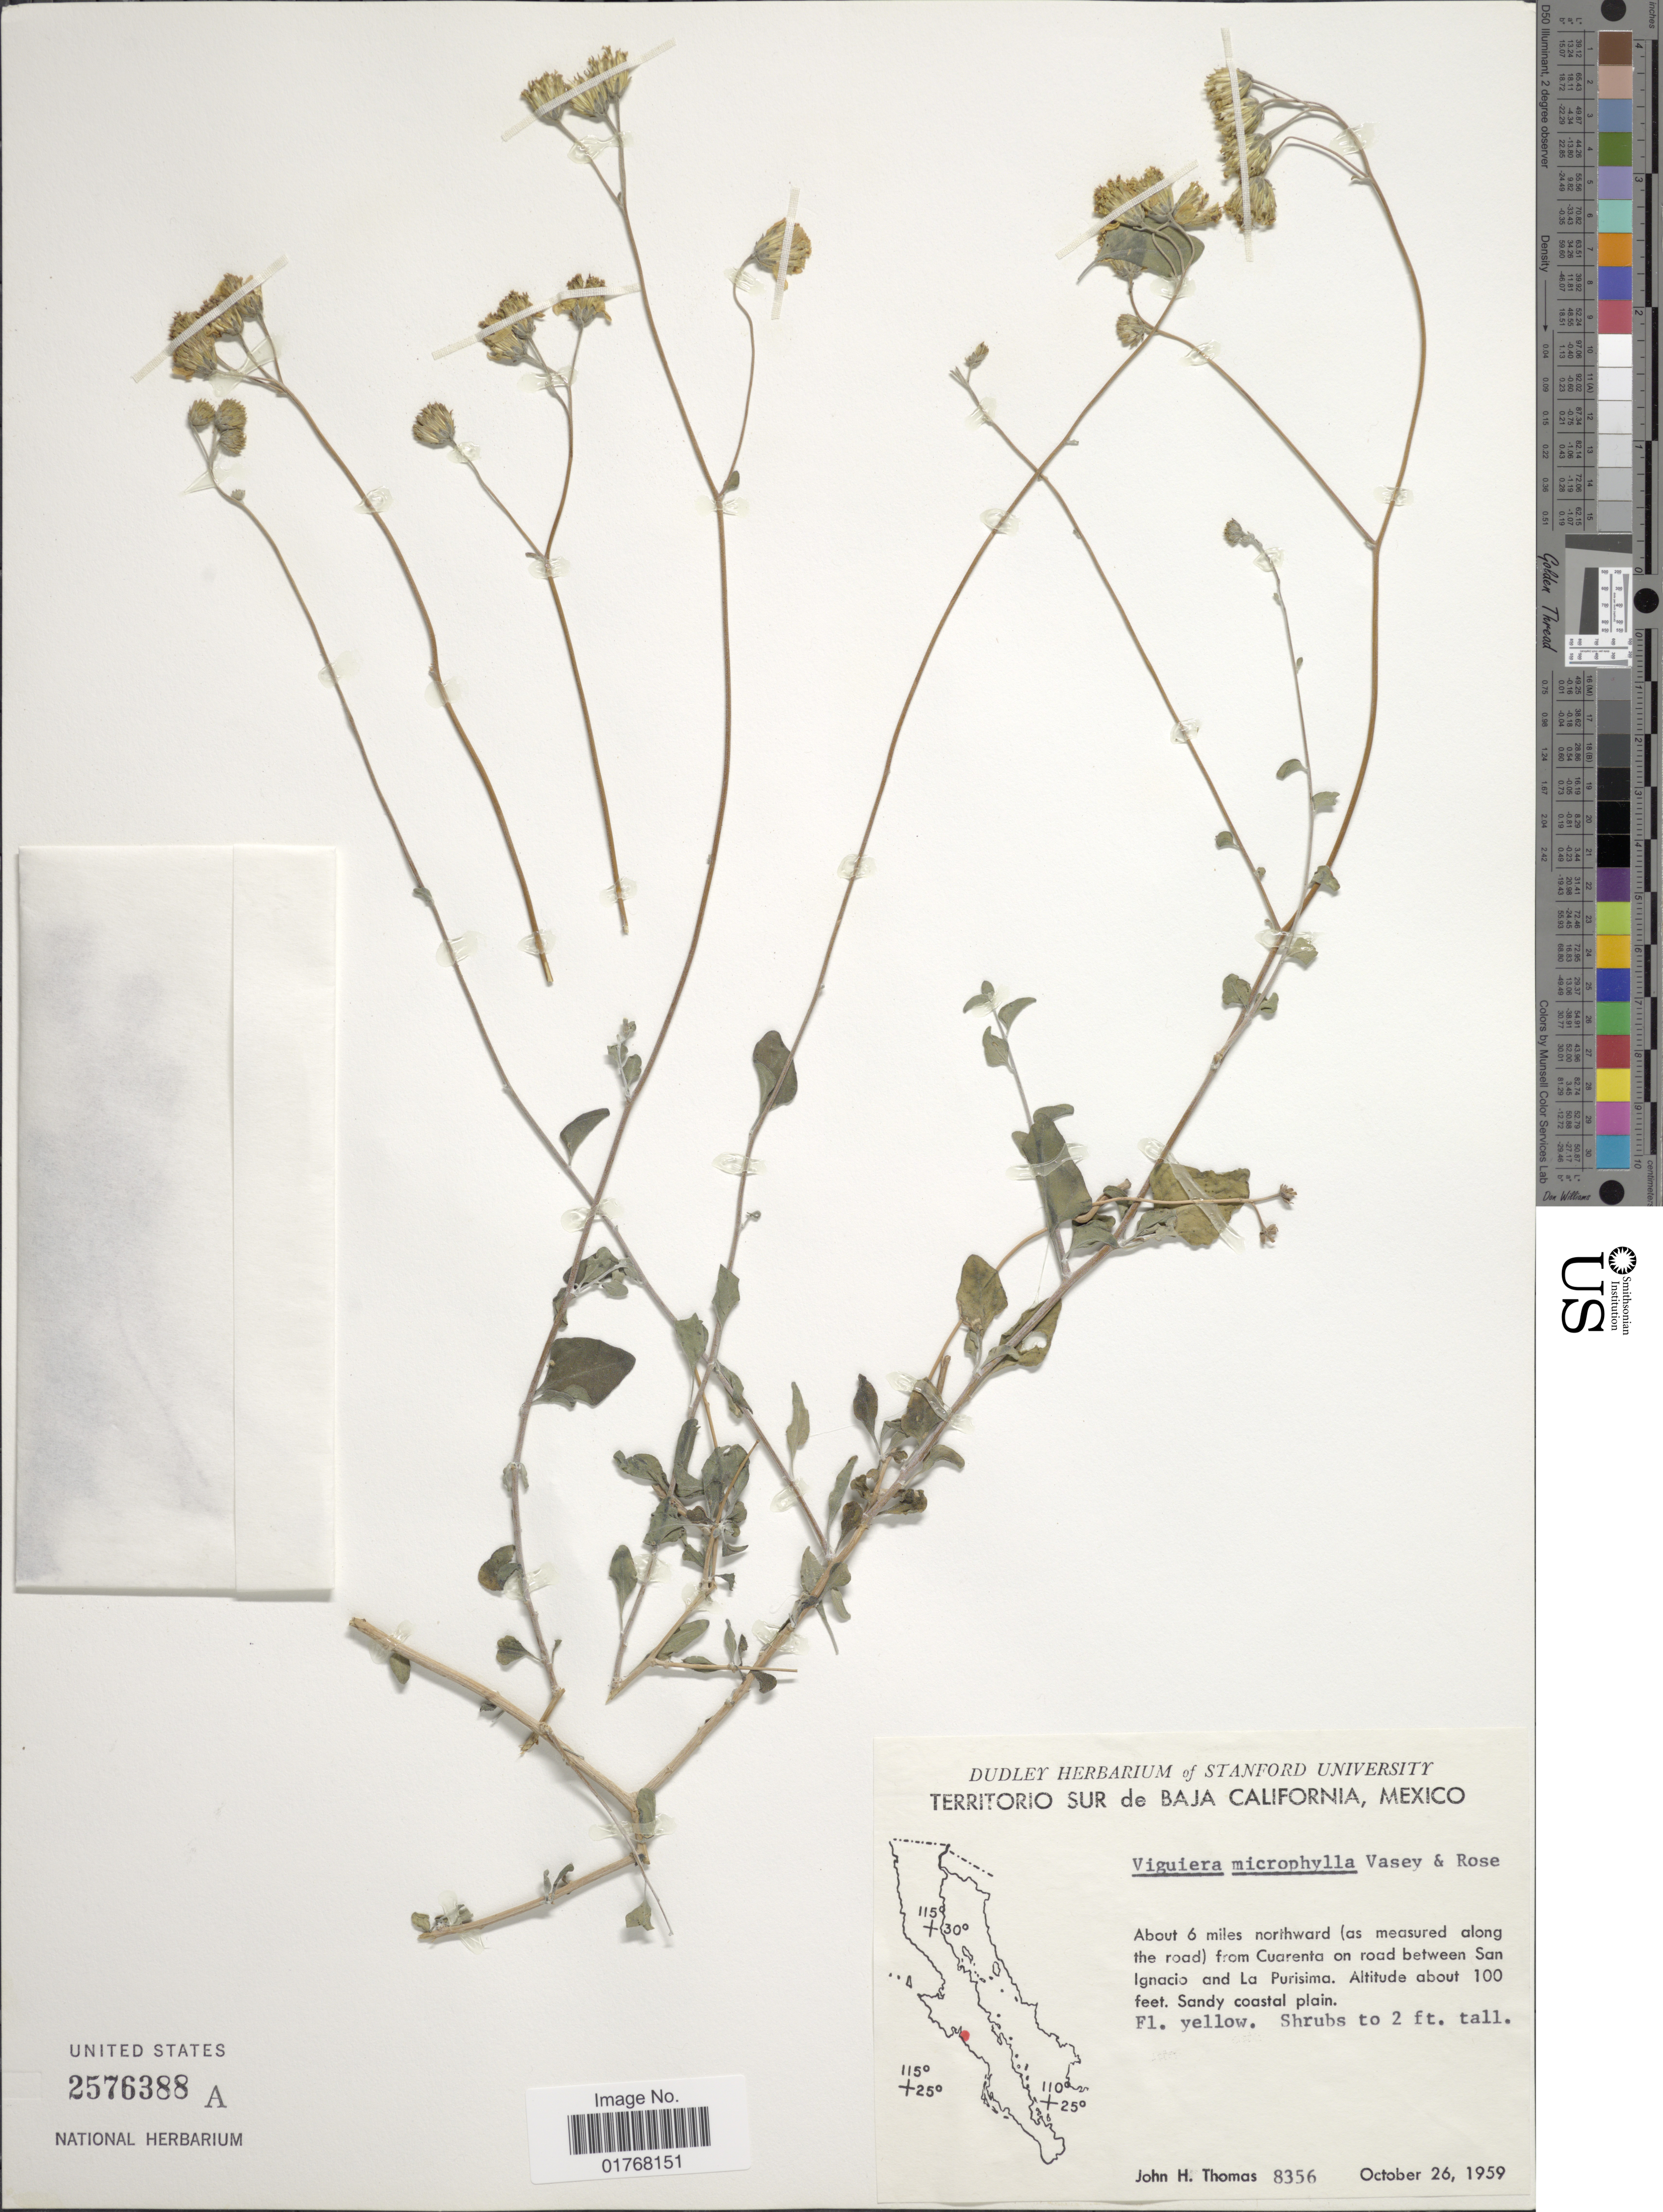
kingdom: Plantae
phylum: Tracheophyta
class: Magnoliopsida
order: Asterales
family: Asteraceae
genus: Viguiera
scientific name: Viguiera microphylla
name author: Vasey & Rose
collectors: J. H. Thomas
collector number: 8356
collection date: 1959-10-26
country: Mexico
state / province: Baja California Sur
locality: About 6 miles northward (as measured along the road) from Cuarenta on road between San Ignacio and La Purisima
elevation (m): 30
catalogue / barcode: US 2576388A